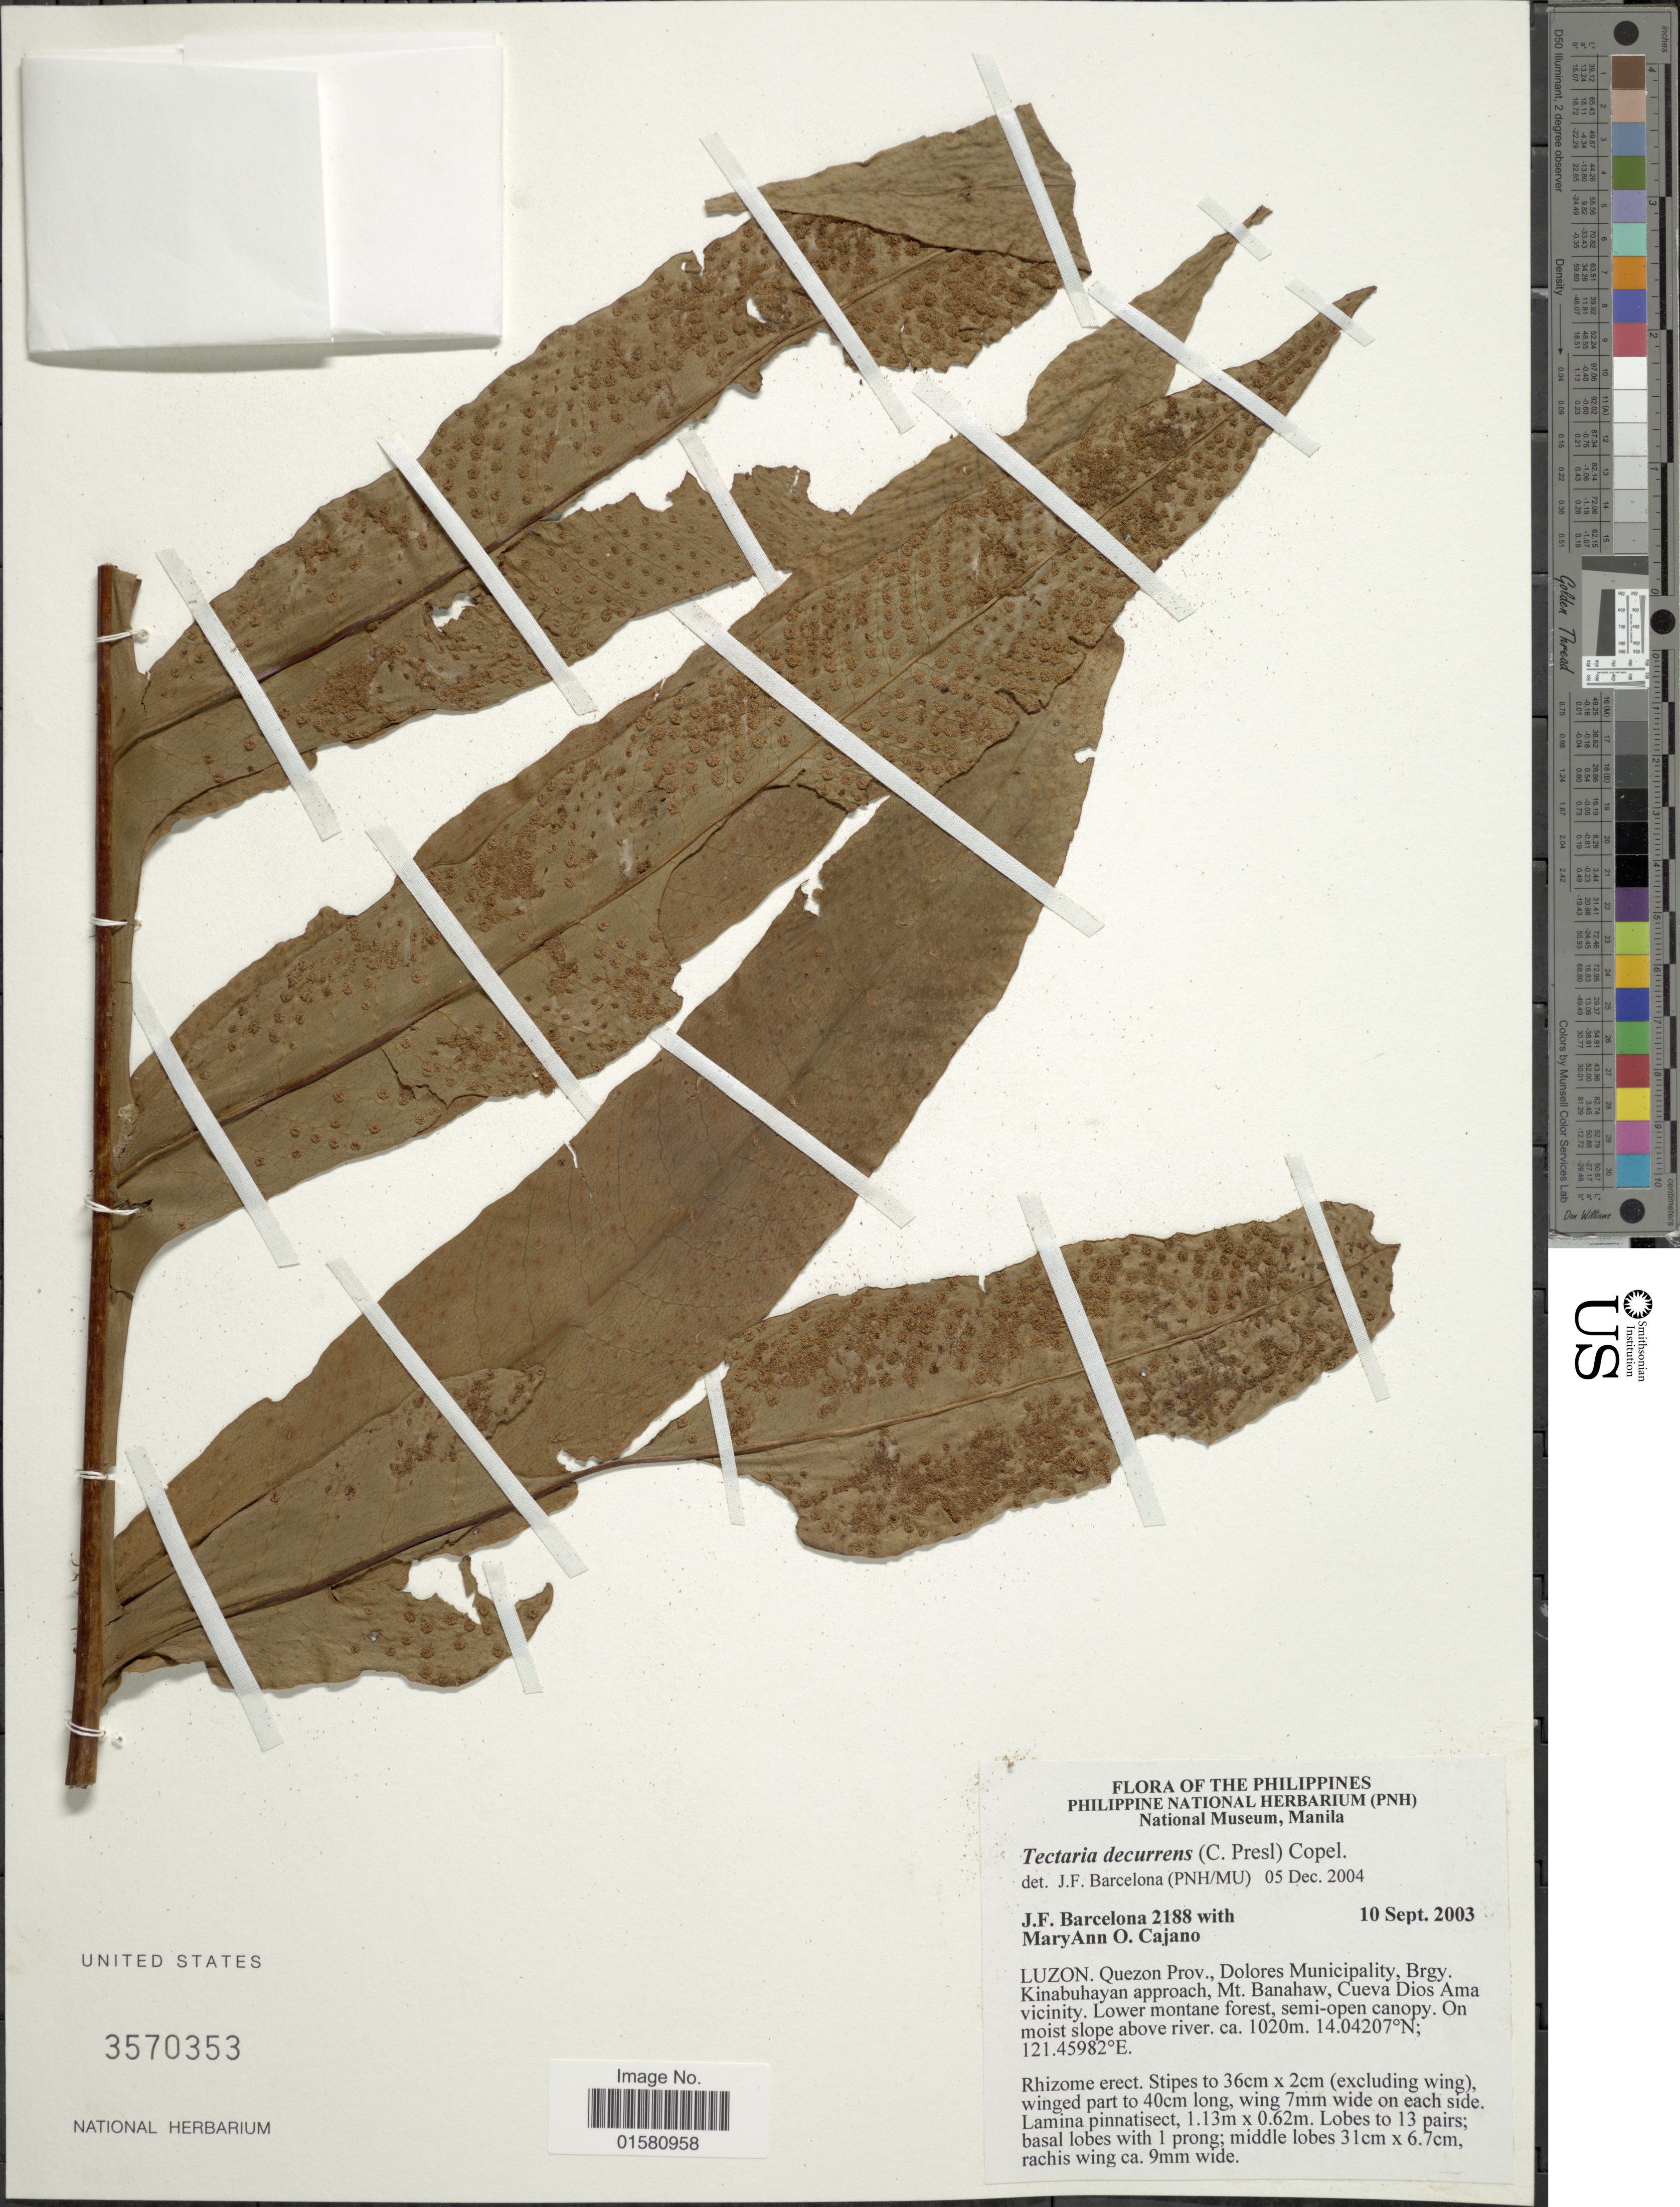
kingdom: Plantae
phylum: Tracheophyta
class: Polypodiopsida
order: Polypodiales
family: Tectariaceae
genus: Tectaria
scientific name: Tectaria decurrens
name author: (Presel.) Copel. in Elmer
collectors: J. F. Barcelona & M. Cajano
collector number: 2188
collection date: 2003-09-10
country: Philippines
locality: Luzon: Quezon Prov., Dolores Municipality, Brgy. Kinabuhayan approach, Mt. Banahaw, Cueva Dios Ama vicinity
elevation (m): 1020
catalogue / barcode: US 3570353